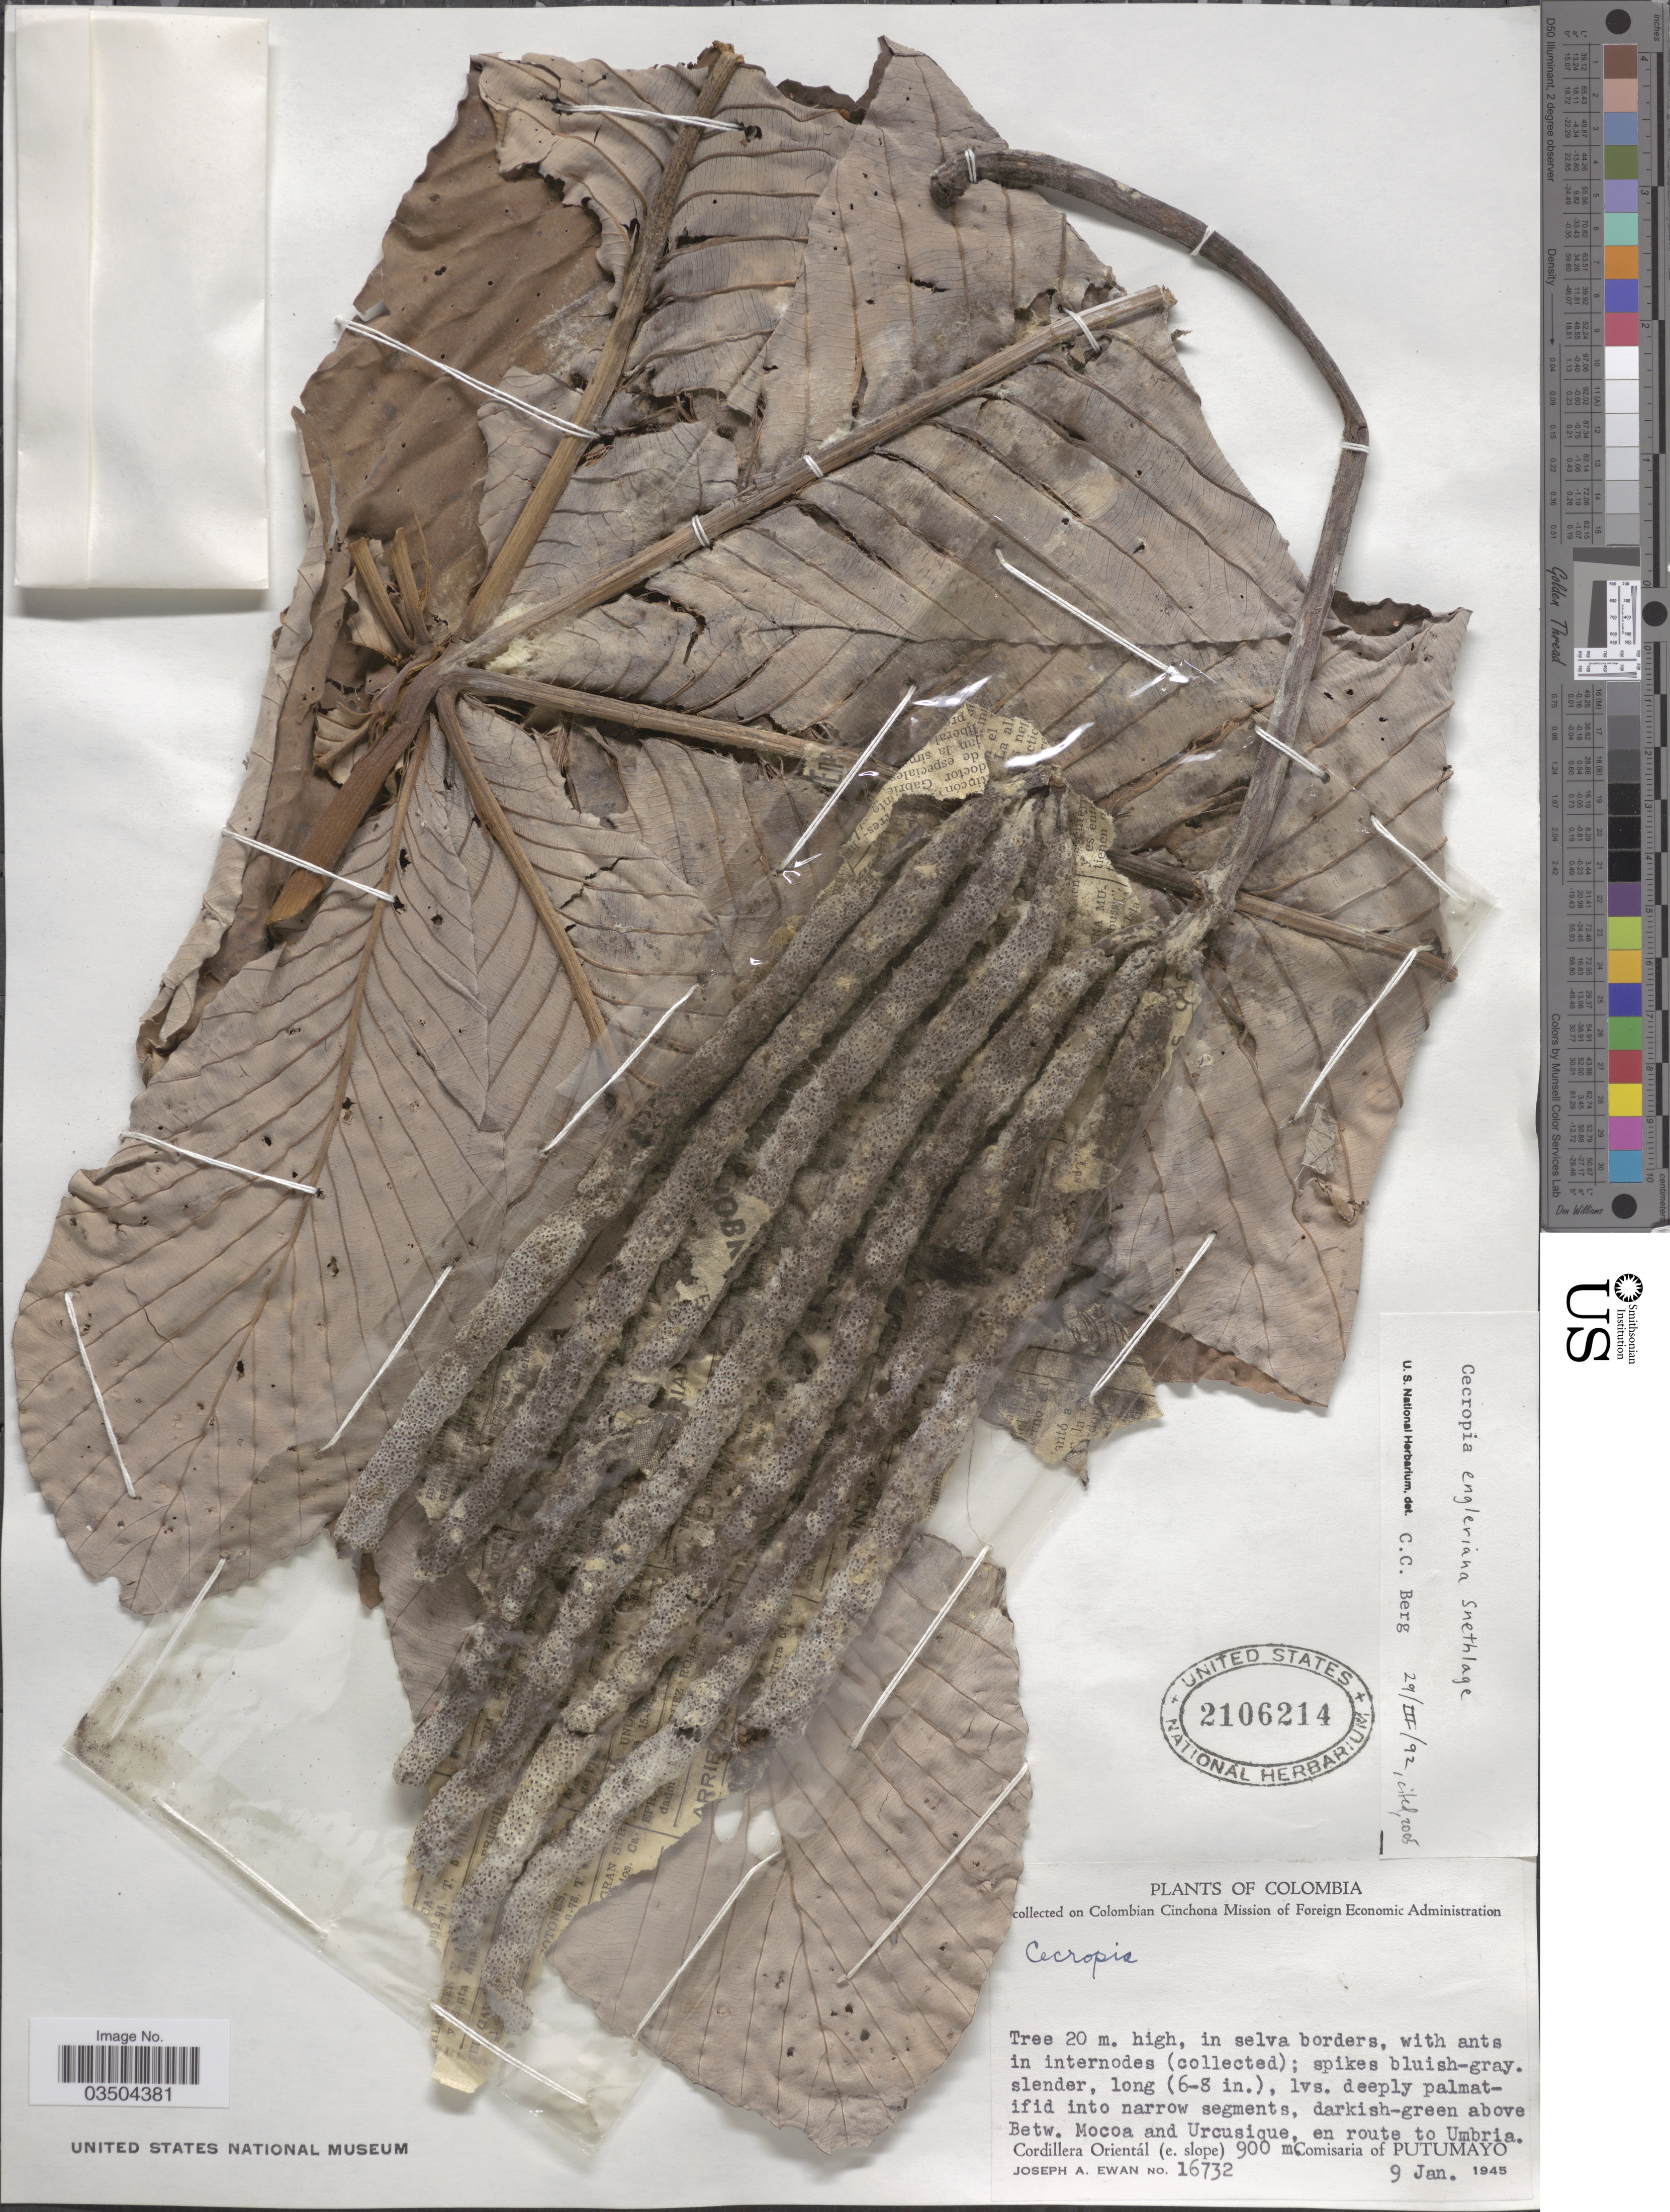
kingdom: Plantae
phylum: Tracheophyta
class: Magnoliopsida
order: Rosales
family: Urticaceae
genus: Cecropia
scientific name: Cecropia engleriana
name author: Snethl.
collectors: J. A. Ewan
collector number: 16732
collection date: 1945-01-09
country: Colombia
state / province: Putumayo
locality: Betw. Mocoa and Urcusique, en route to Umbria. Cordillera Orientál (e. slope). Comisaria of Putumayo.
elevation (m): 900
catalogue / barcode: US 2106214